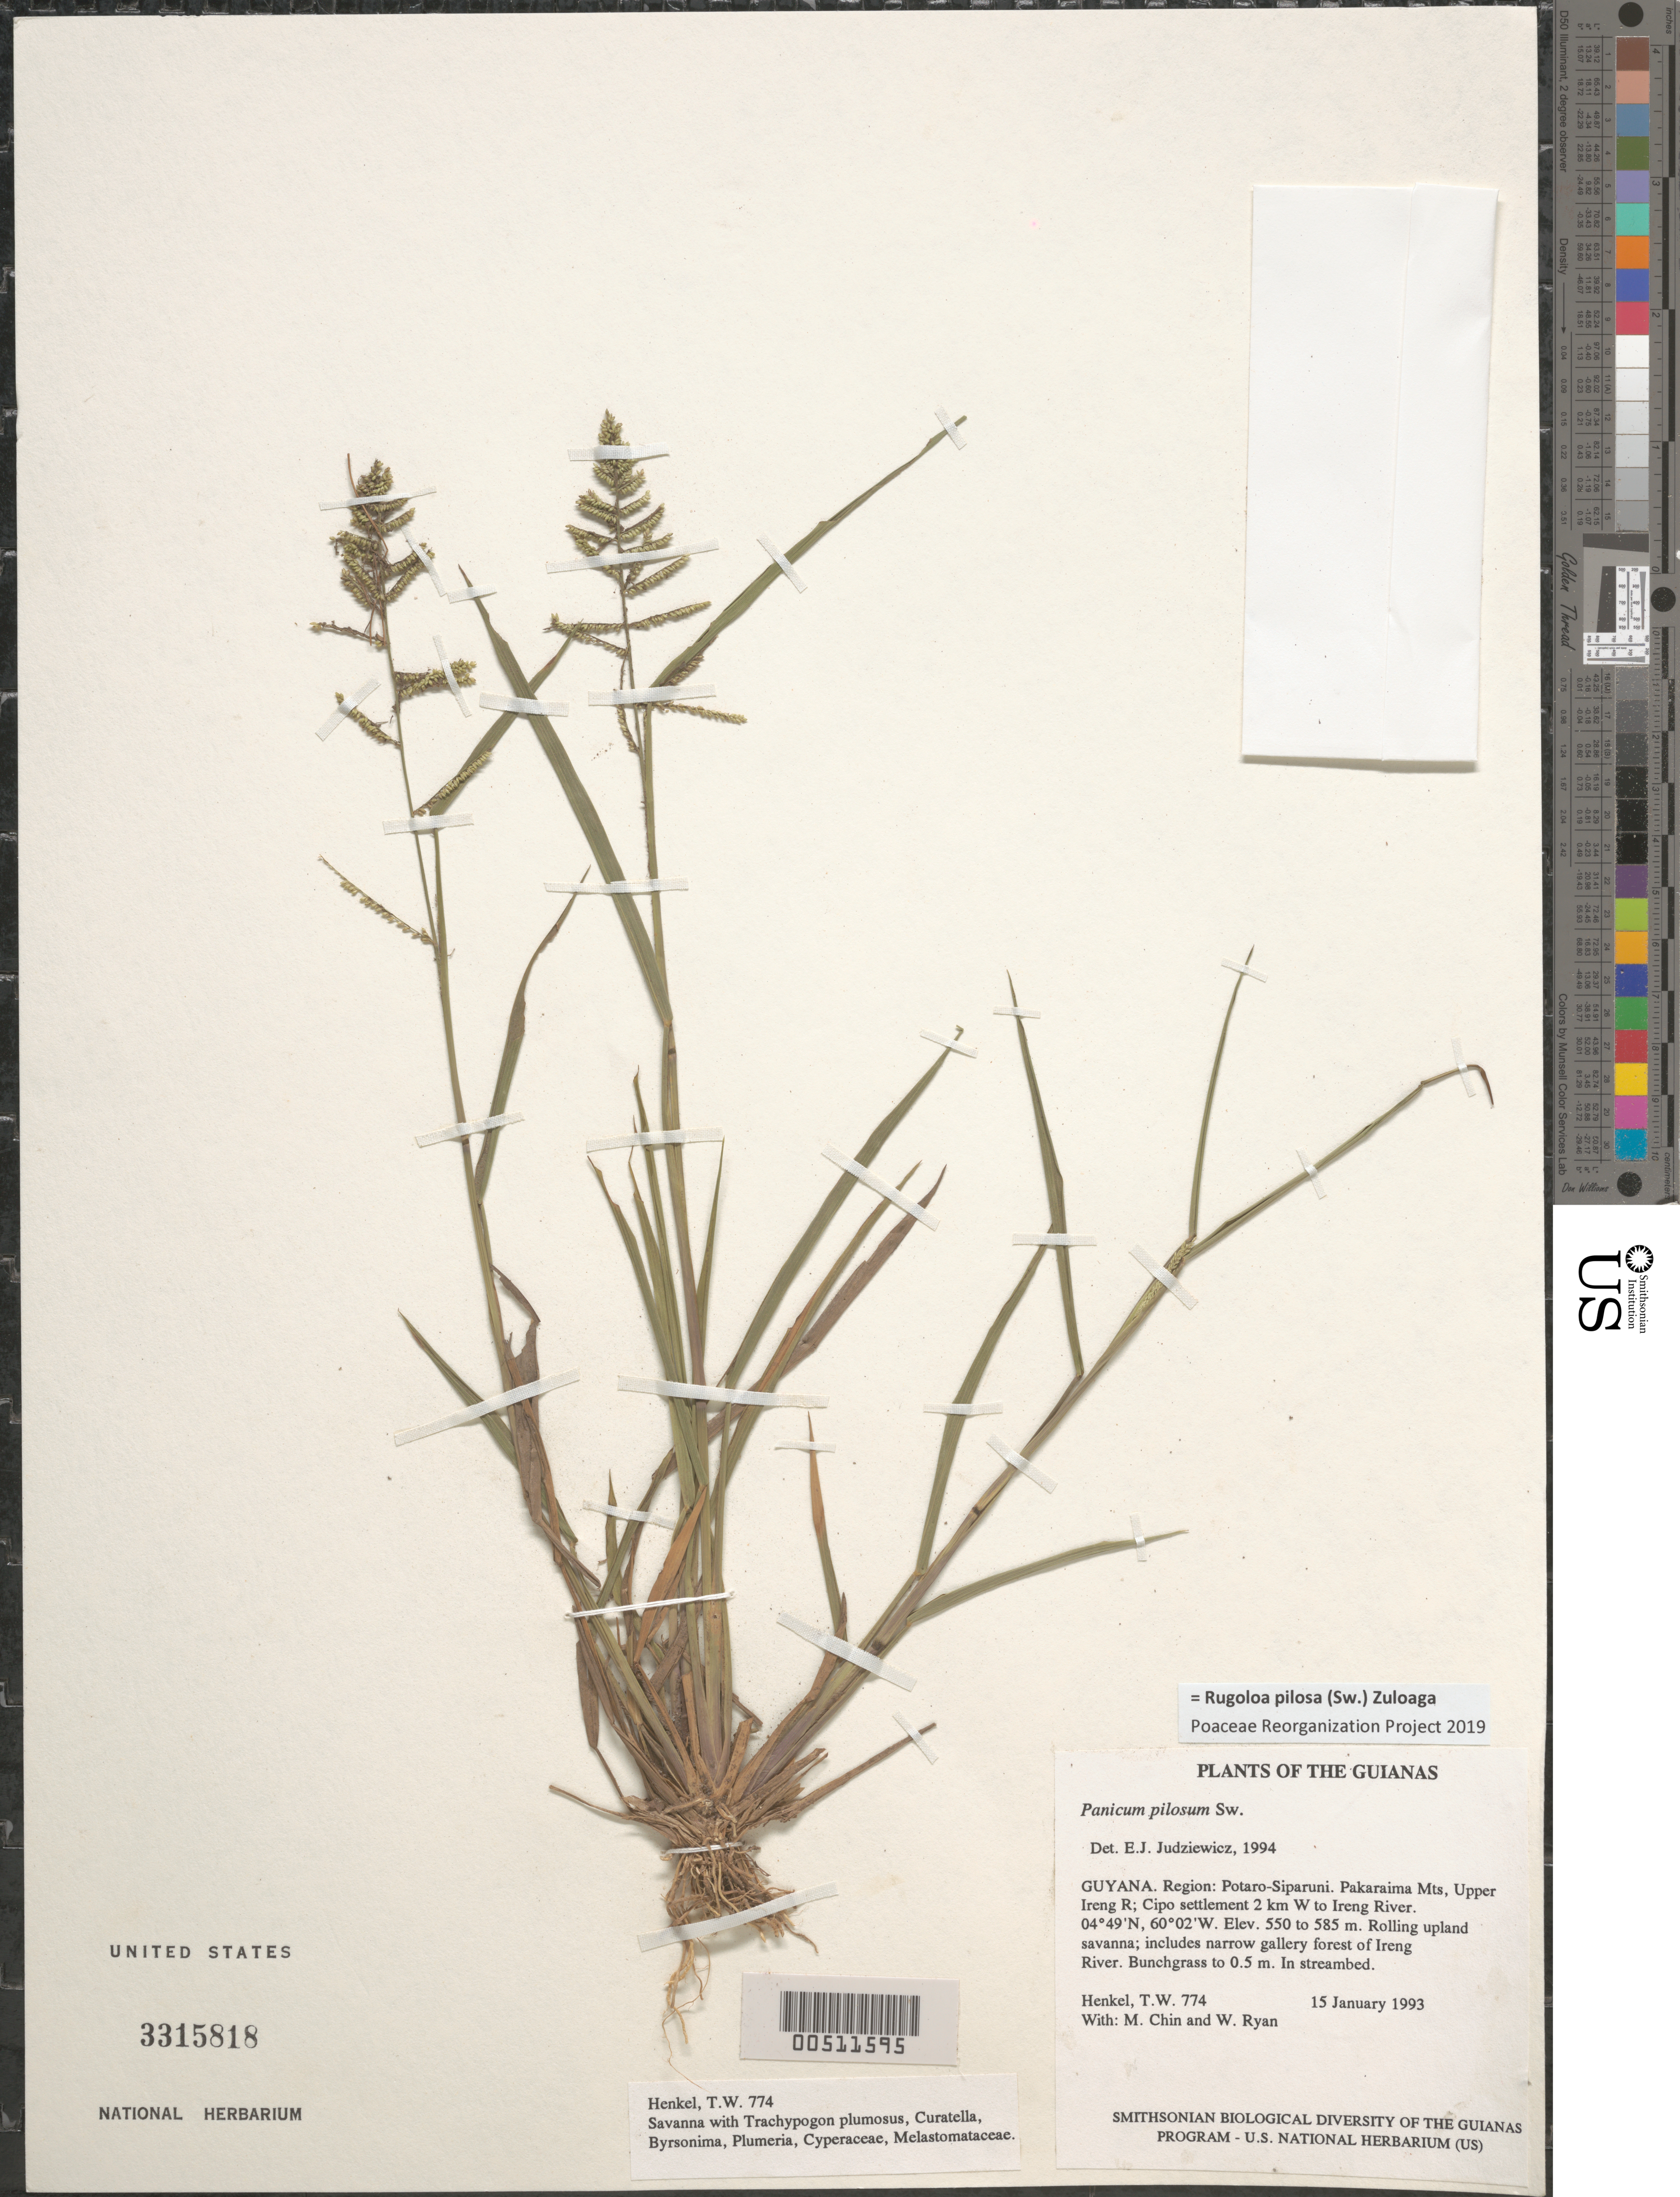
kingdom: Plantae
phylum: Tracheophyta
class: Liliopsida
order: Poales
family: Poaceae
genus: Panicum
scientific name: Panicum pilosum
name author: Sw.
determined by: Judziewicz, E. J.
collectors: T. Henkel, M. Chin & W. Ryan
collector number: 774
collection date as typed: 15 January 1993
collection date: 1993-01-15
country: Guyana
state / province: Potaro-Siparuni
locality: Pakaraima Mts, Upper Ireng R; Cipo settlement 2 km W to Ireng River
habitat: Rolling upland savanna; includes narrow gallery forest of Ireng River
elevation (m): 550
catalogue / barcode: US 3315818